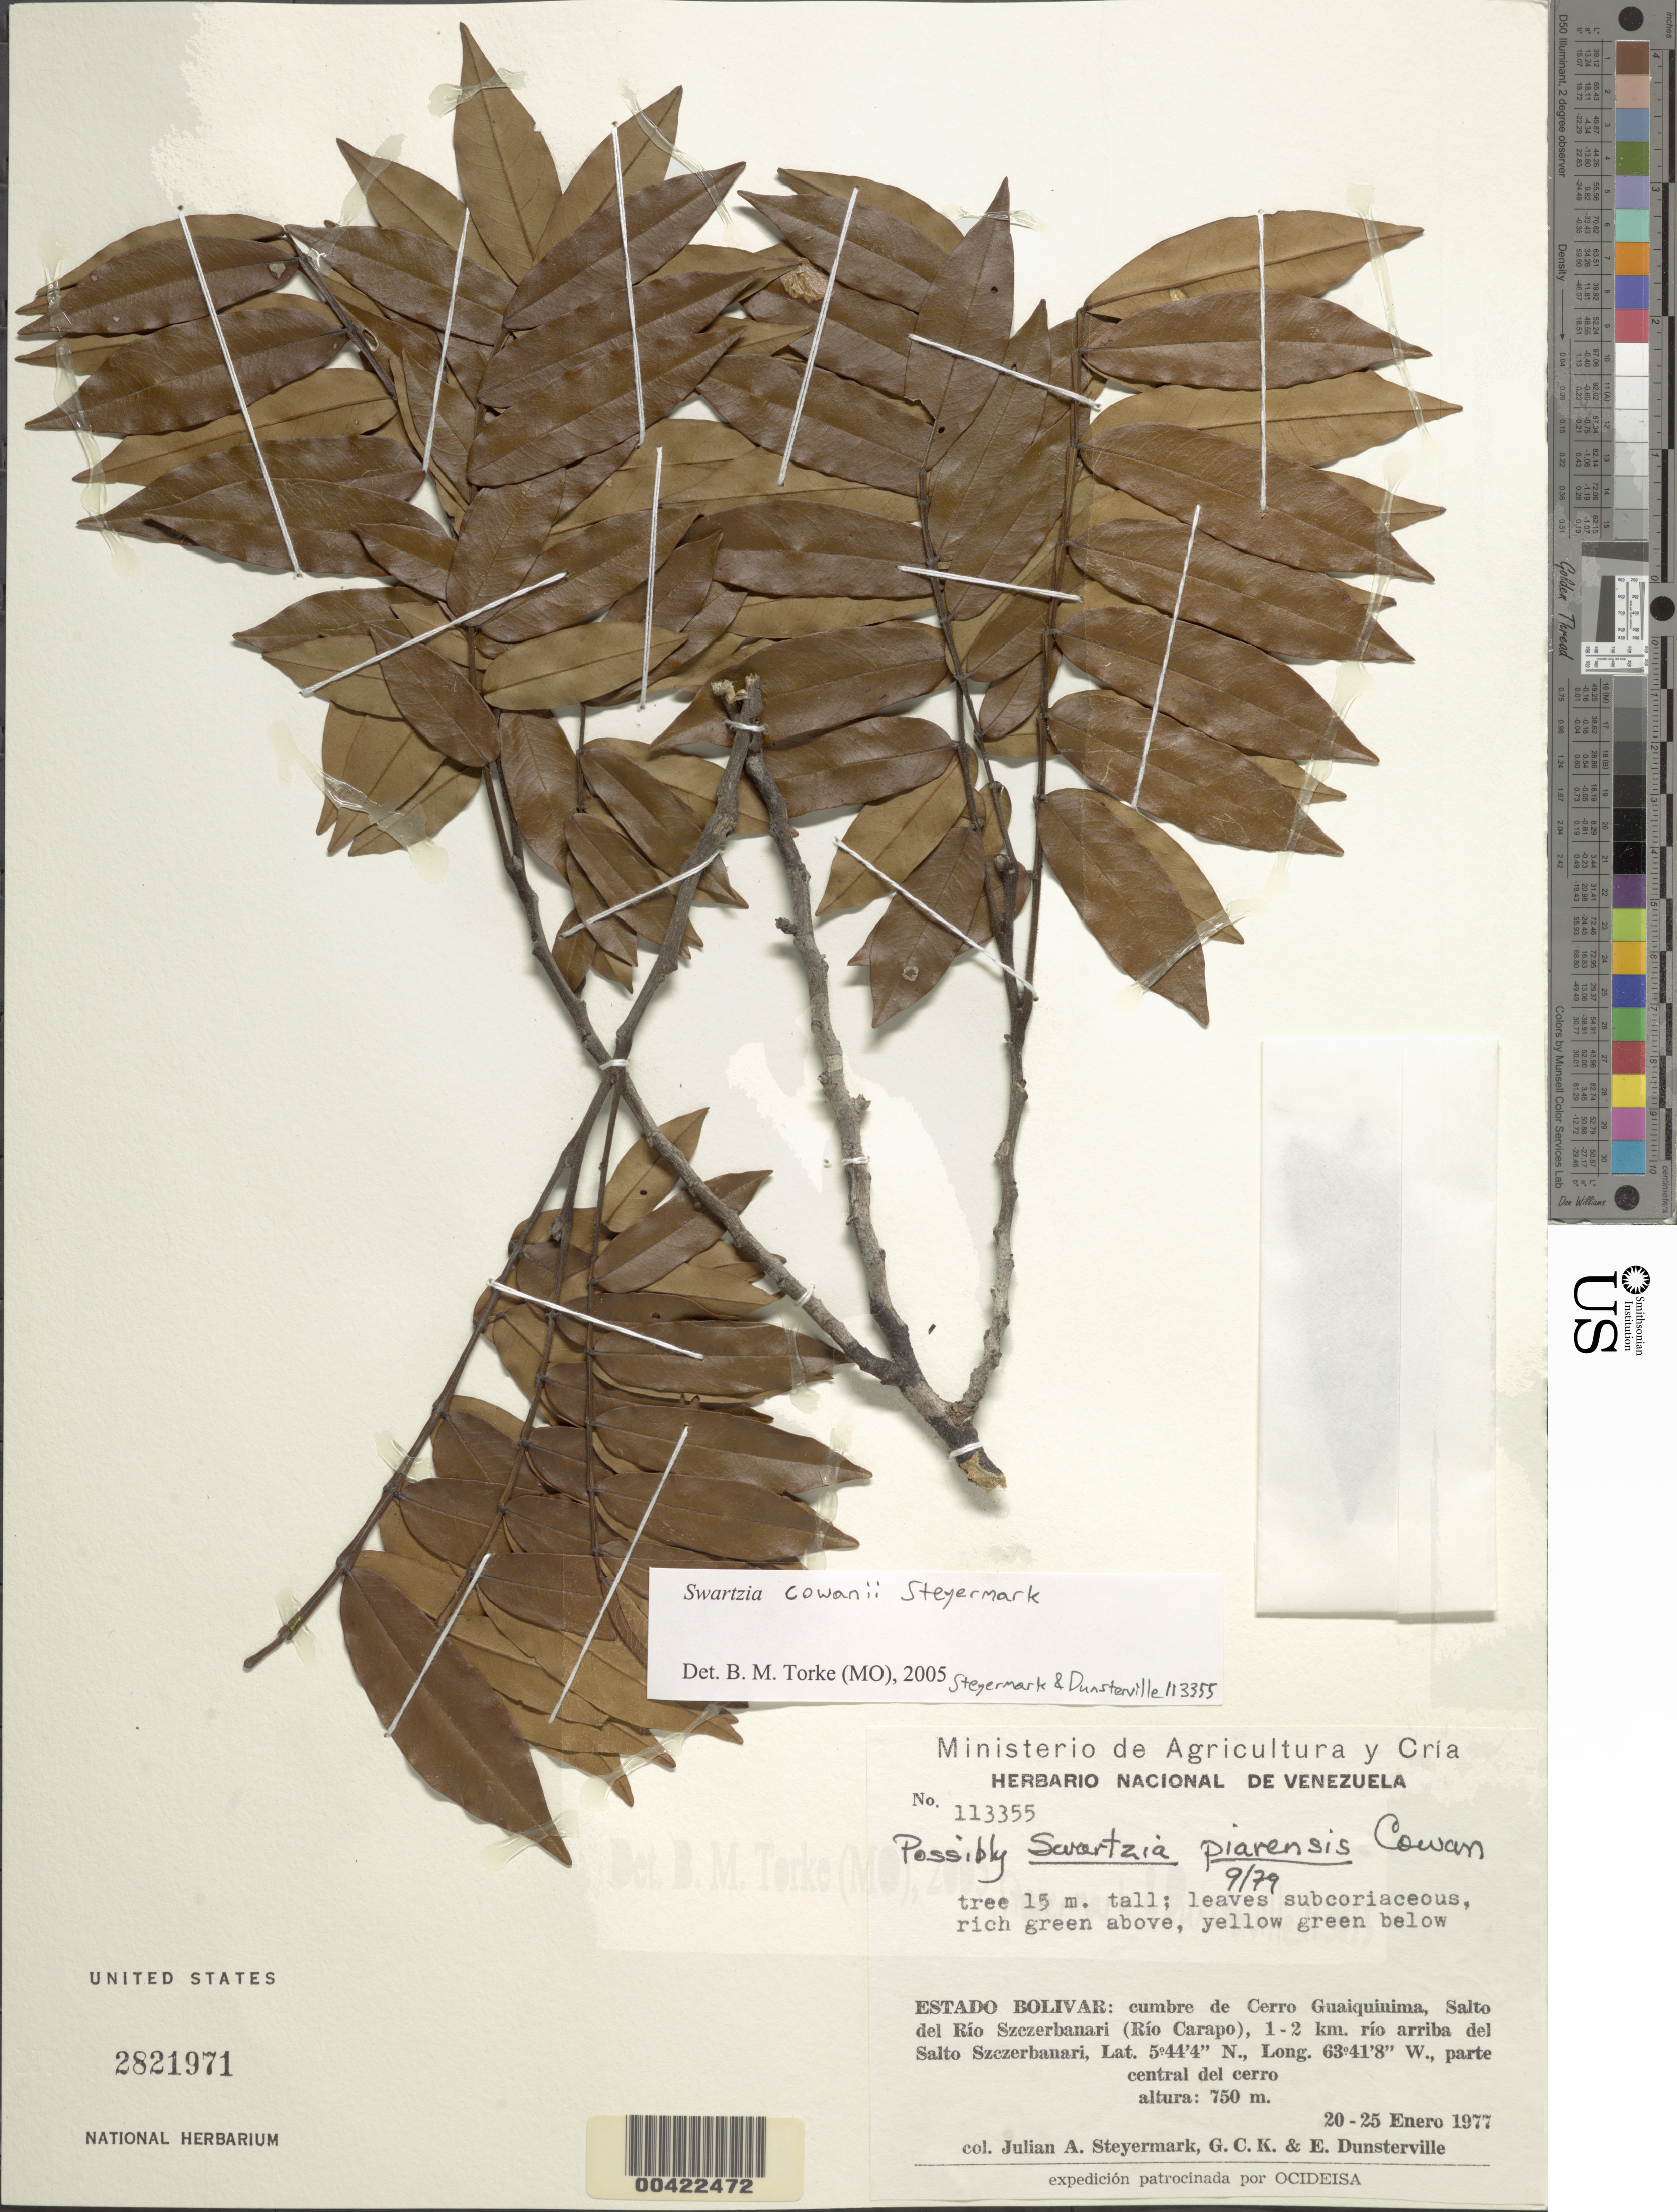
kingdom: Plantae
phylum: Tracheophyta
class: Magnoliopsida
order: Fabales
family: Fabaceae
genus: Swartzia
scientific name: Swartzia cowanii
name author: Steyerm.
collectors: J. Steyermark, G. C. K. Dunsterville & E. Dunsterville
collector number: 113355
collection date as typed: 20 Jan 1977 to 25 Jan 1977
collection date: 1977-01-20/1977-01-25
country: Venezuela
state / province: Bolivar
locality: Cumbre de Cerro Guaiquinima, Salto del Rio Szczerbanari (Rio Carapo) 1 -2 km Rio Arriba del Salto Szczerbanari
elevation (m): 750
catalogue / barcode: US 2821971